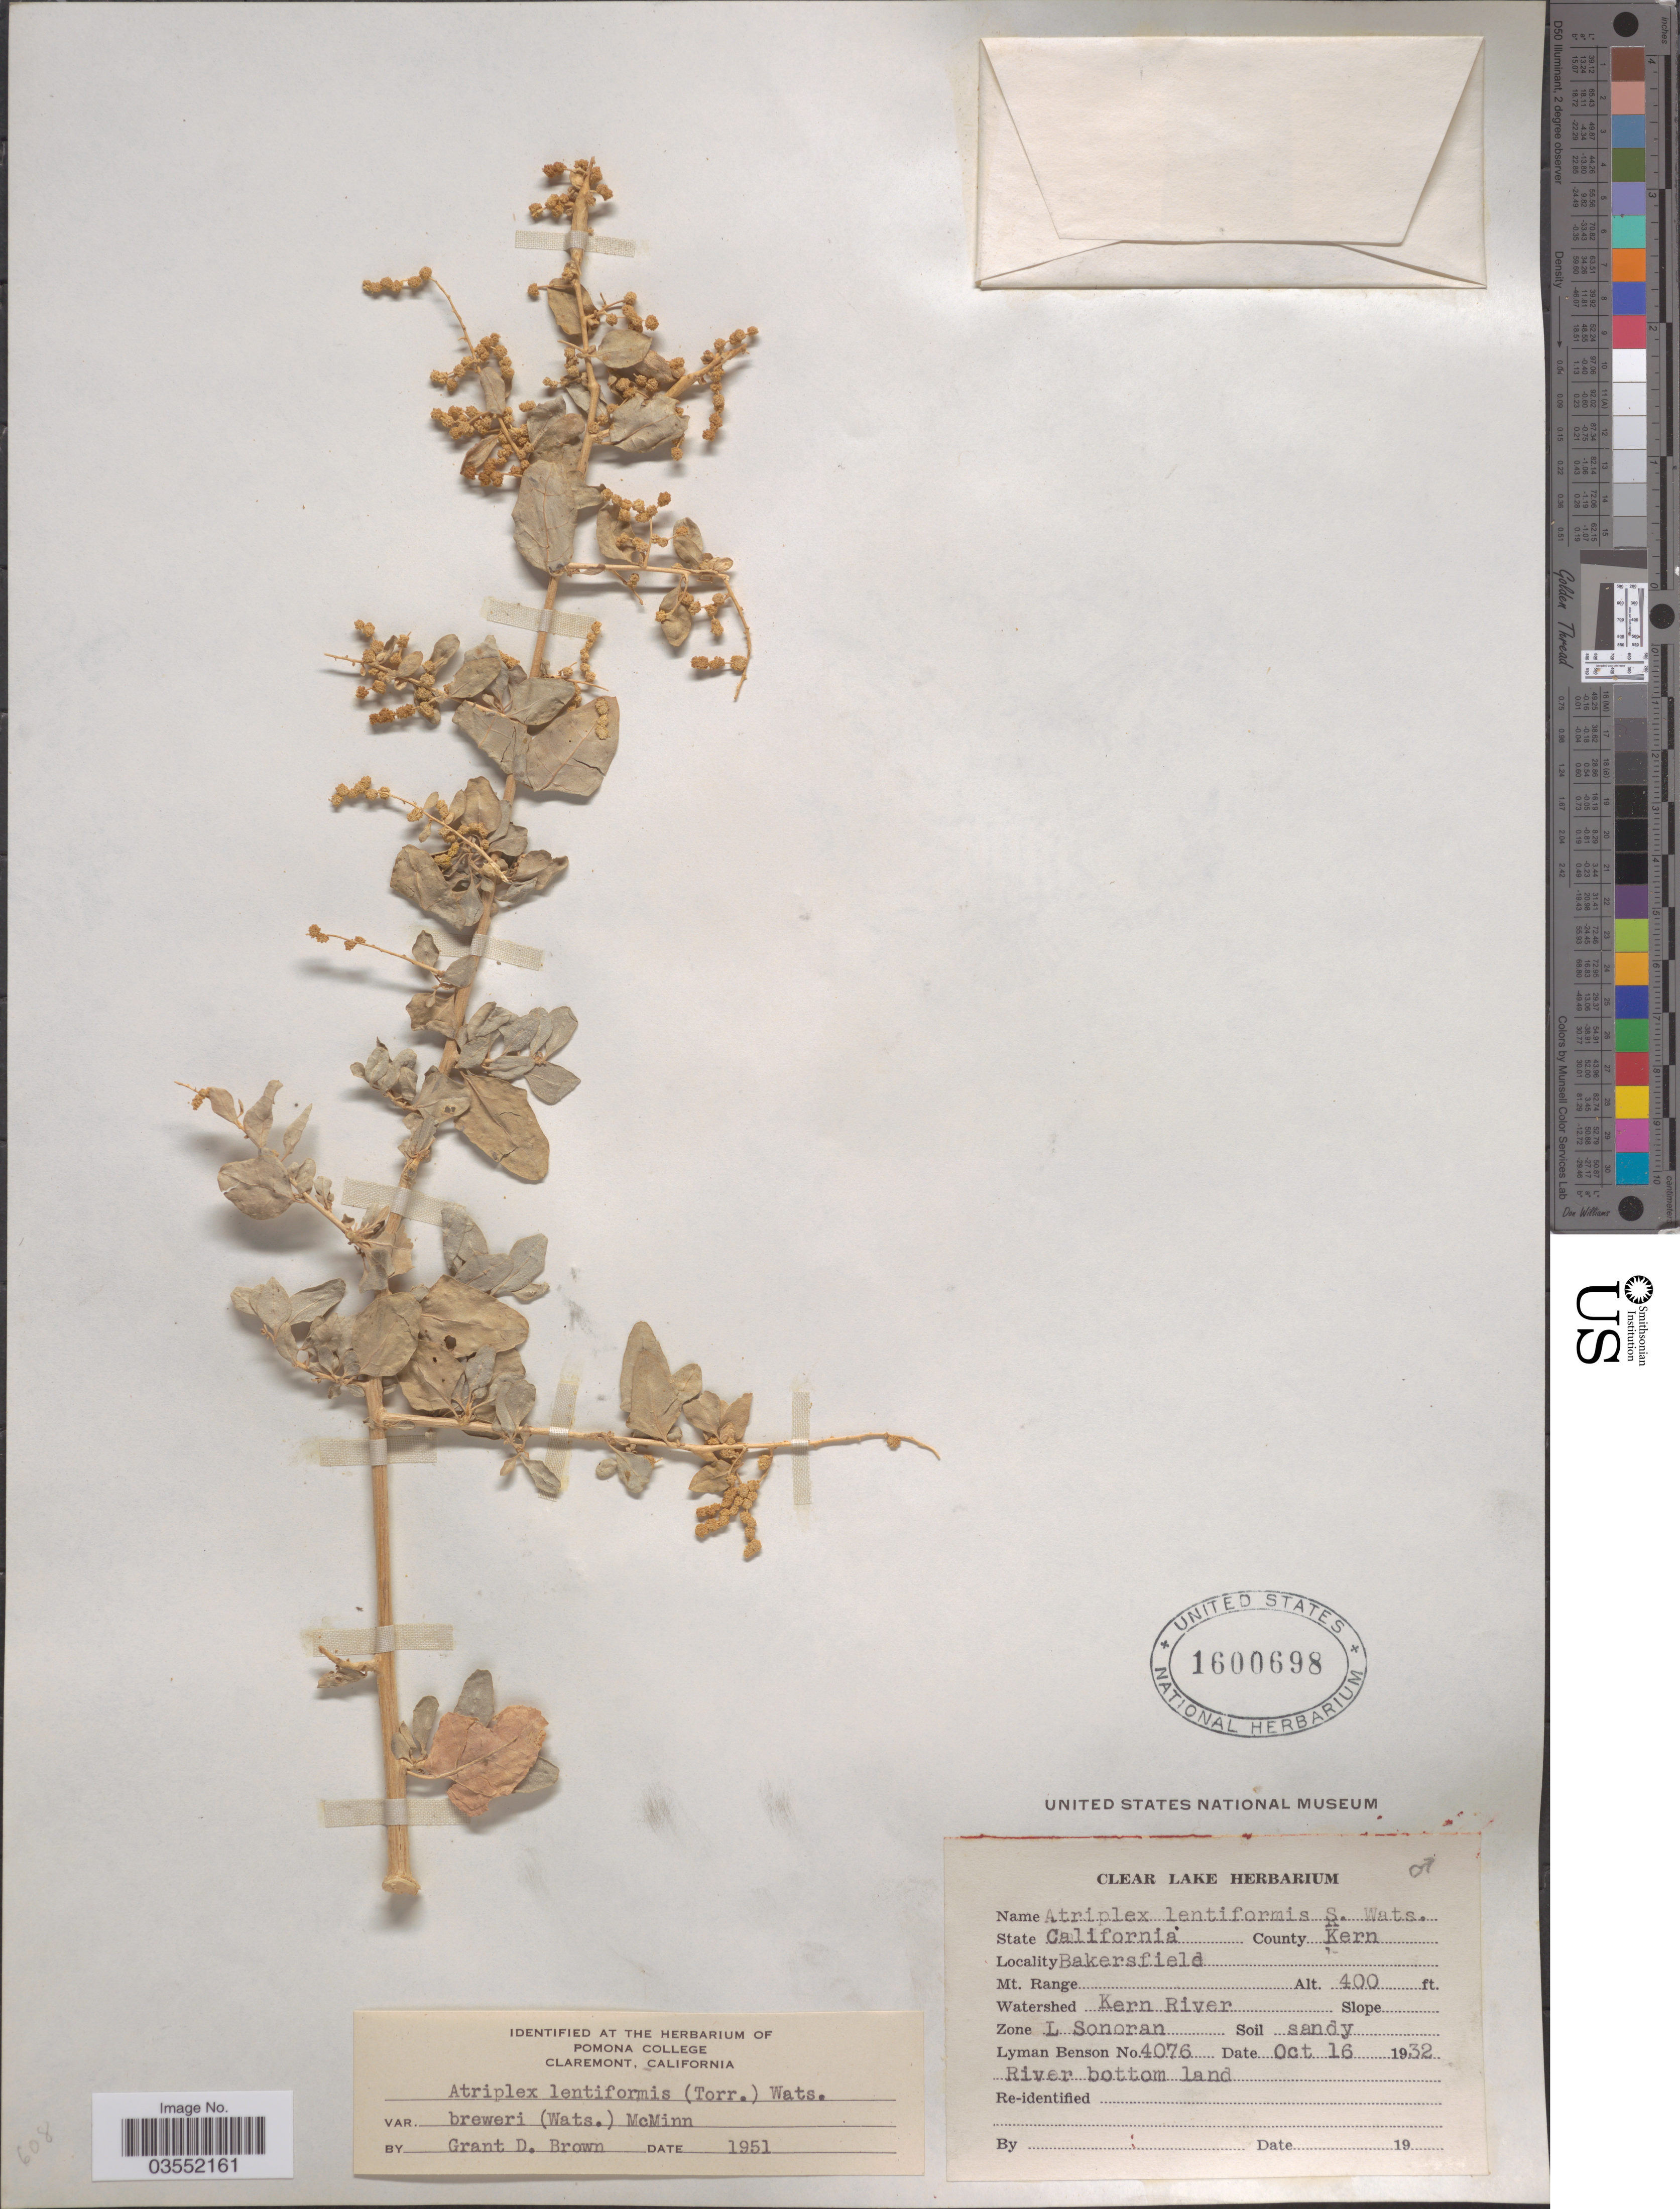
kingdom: Plantae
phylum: Tracheophyta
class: Magnoliopsida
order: Caryophyllales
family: Amaranthaceae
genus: Atriplex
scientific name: Atriplex lentiformis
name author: (Torr.) S. Watson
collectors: L. D. Benson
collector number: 4076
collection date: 1932-10-16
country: United States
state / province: California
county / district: Kern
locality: County Kern. Bakersfield. Watershed Kern River. Zone L Sonoran.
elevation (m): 122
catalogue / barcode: US 1600698